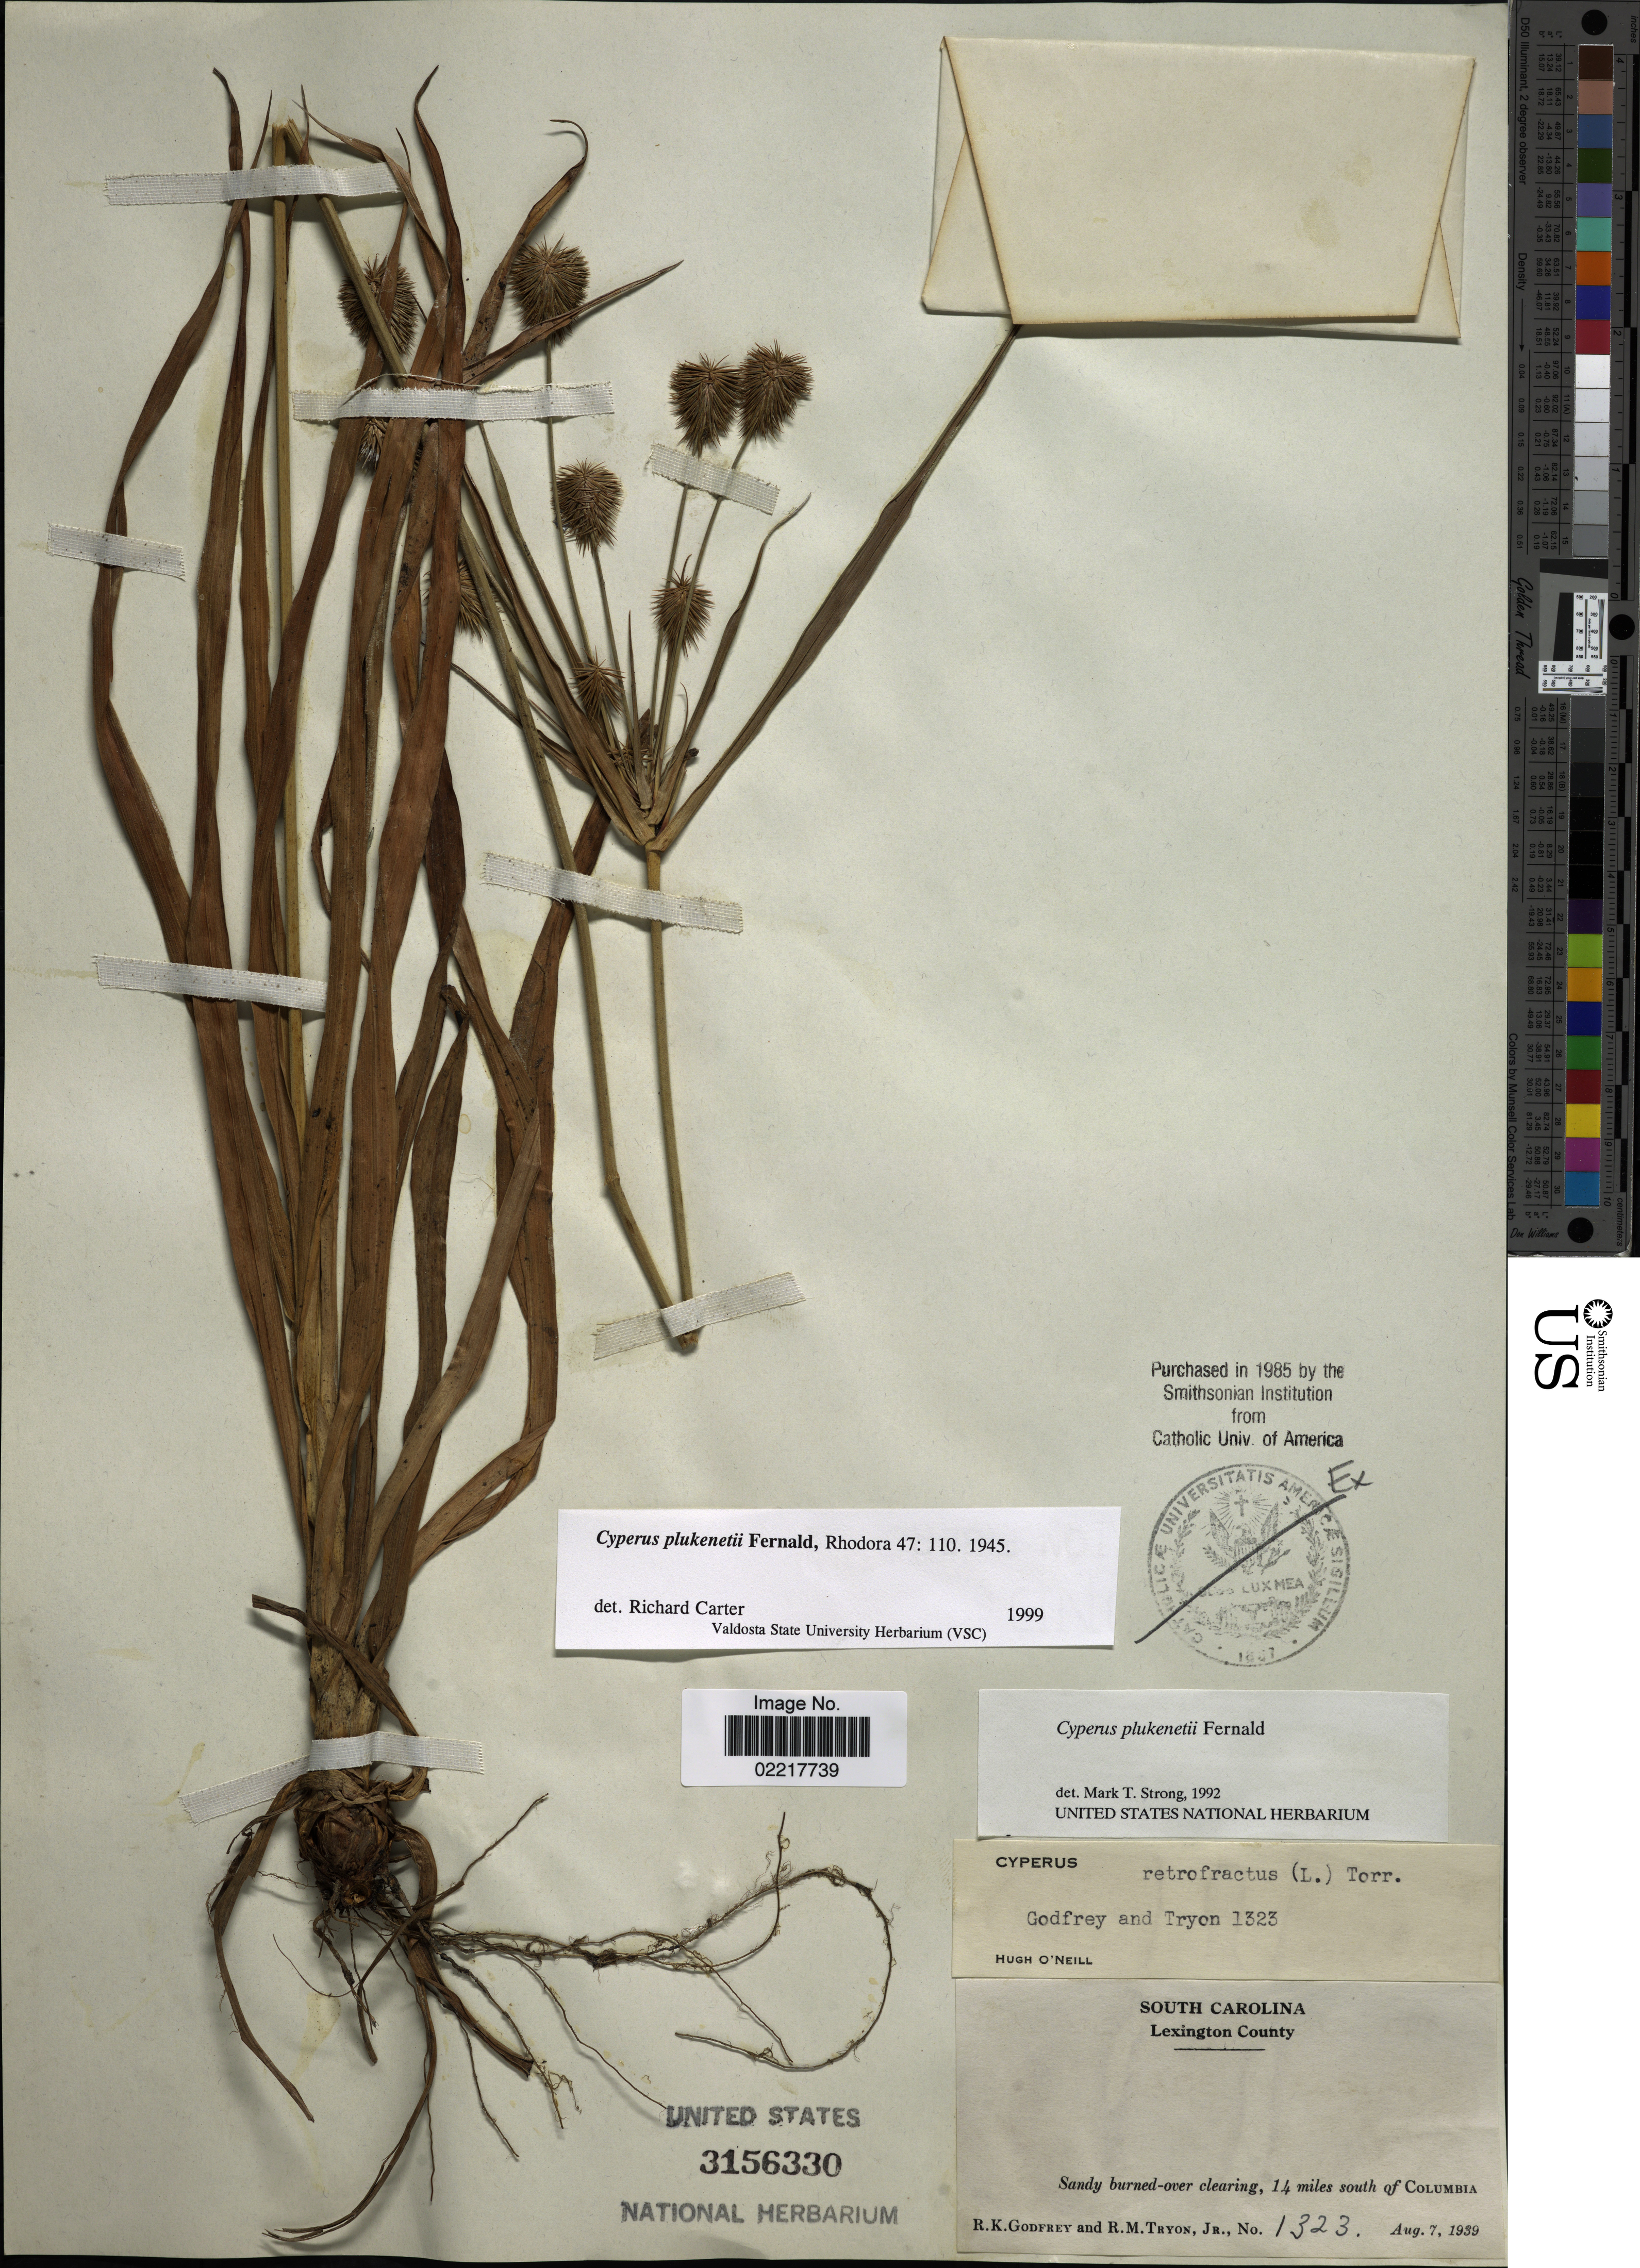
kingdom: Plantae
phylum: Tracheophyta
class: Liliopsida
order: Poales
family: Cyperaceae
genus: Cyperus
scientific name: Cyperus plukenetii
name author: Fernald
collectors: R. K. Godfrey & R. M. Tryon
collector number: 1323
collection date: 1939-08-07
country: United States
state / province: South Carolina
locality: Lexington County. 14 miles south of Columbia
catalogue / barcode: US 3156330